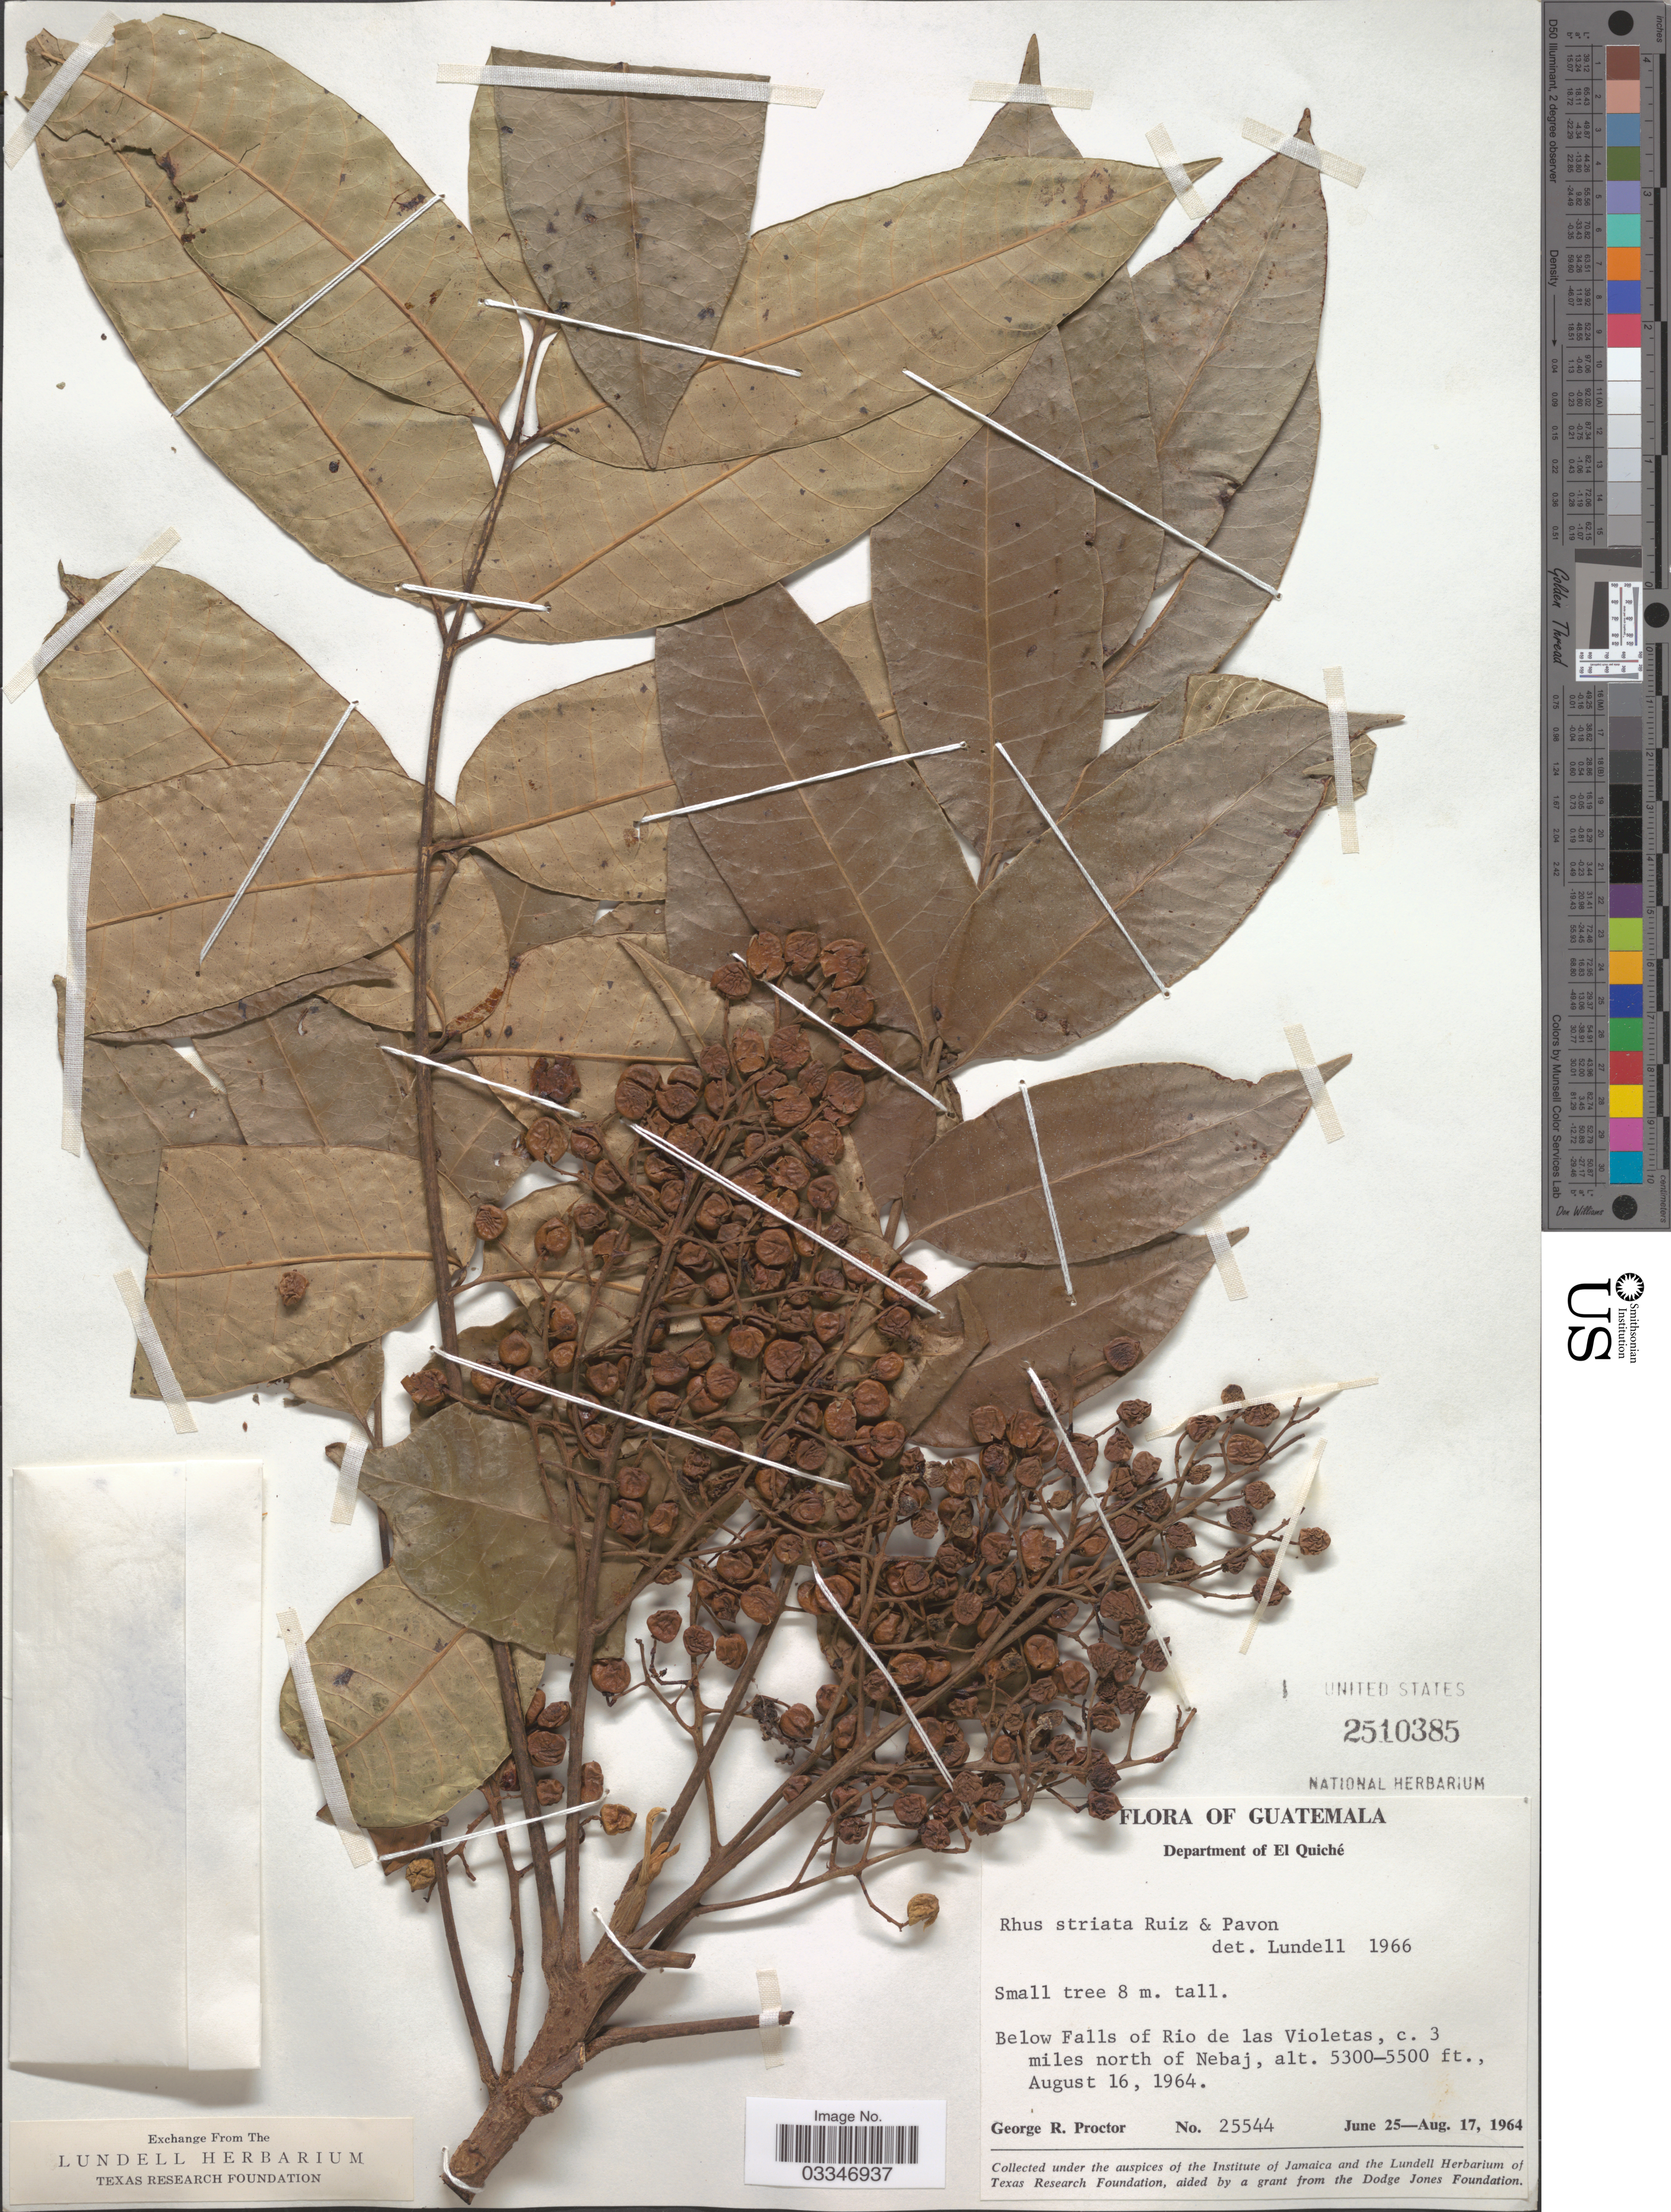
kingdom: Plantae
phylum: Tracheophyta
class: Magnoliopsida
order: Sapindales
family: Anacardiaceae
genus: Toxicodendron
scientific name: Toxicodendron striatum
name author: (Ruiz & Pav.) Kuntze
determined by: Mitchell, John D.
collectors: G. R. Proctor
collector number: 25544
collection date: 1964-06-25/1964-08-17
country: Guatemala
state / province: El Quiché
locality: Department of El Quiché, Below Falls of Rio de las Violetas, c. 3 miles north of Nebaj.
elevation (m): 1615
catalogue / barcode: US 2510385